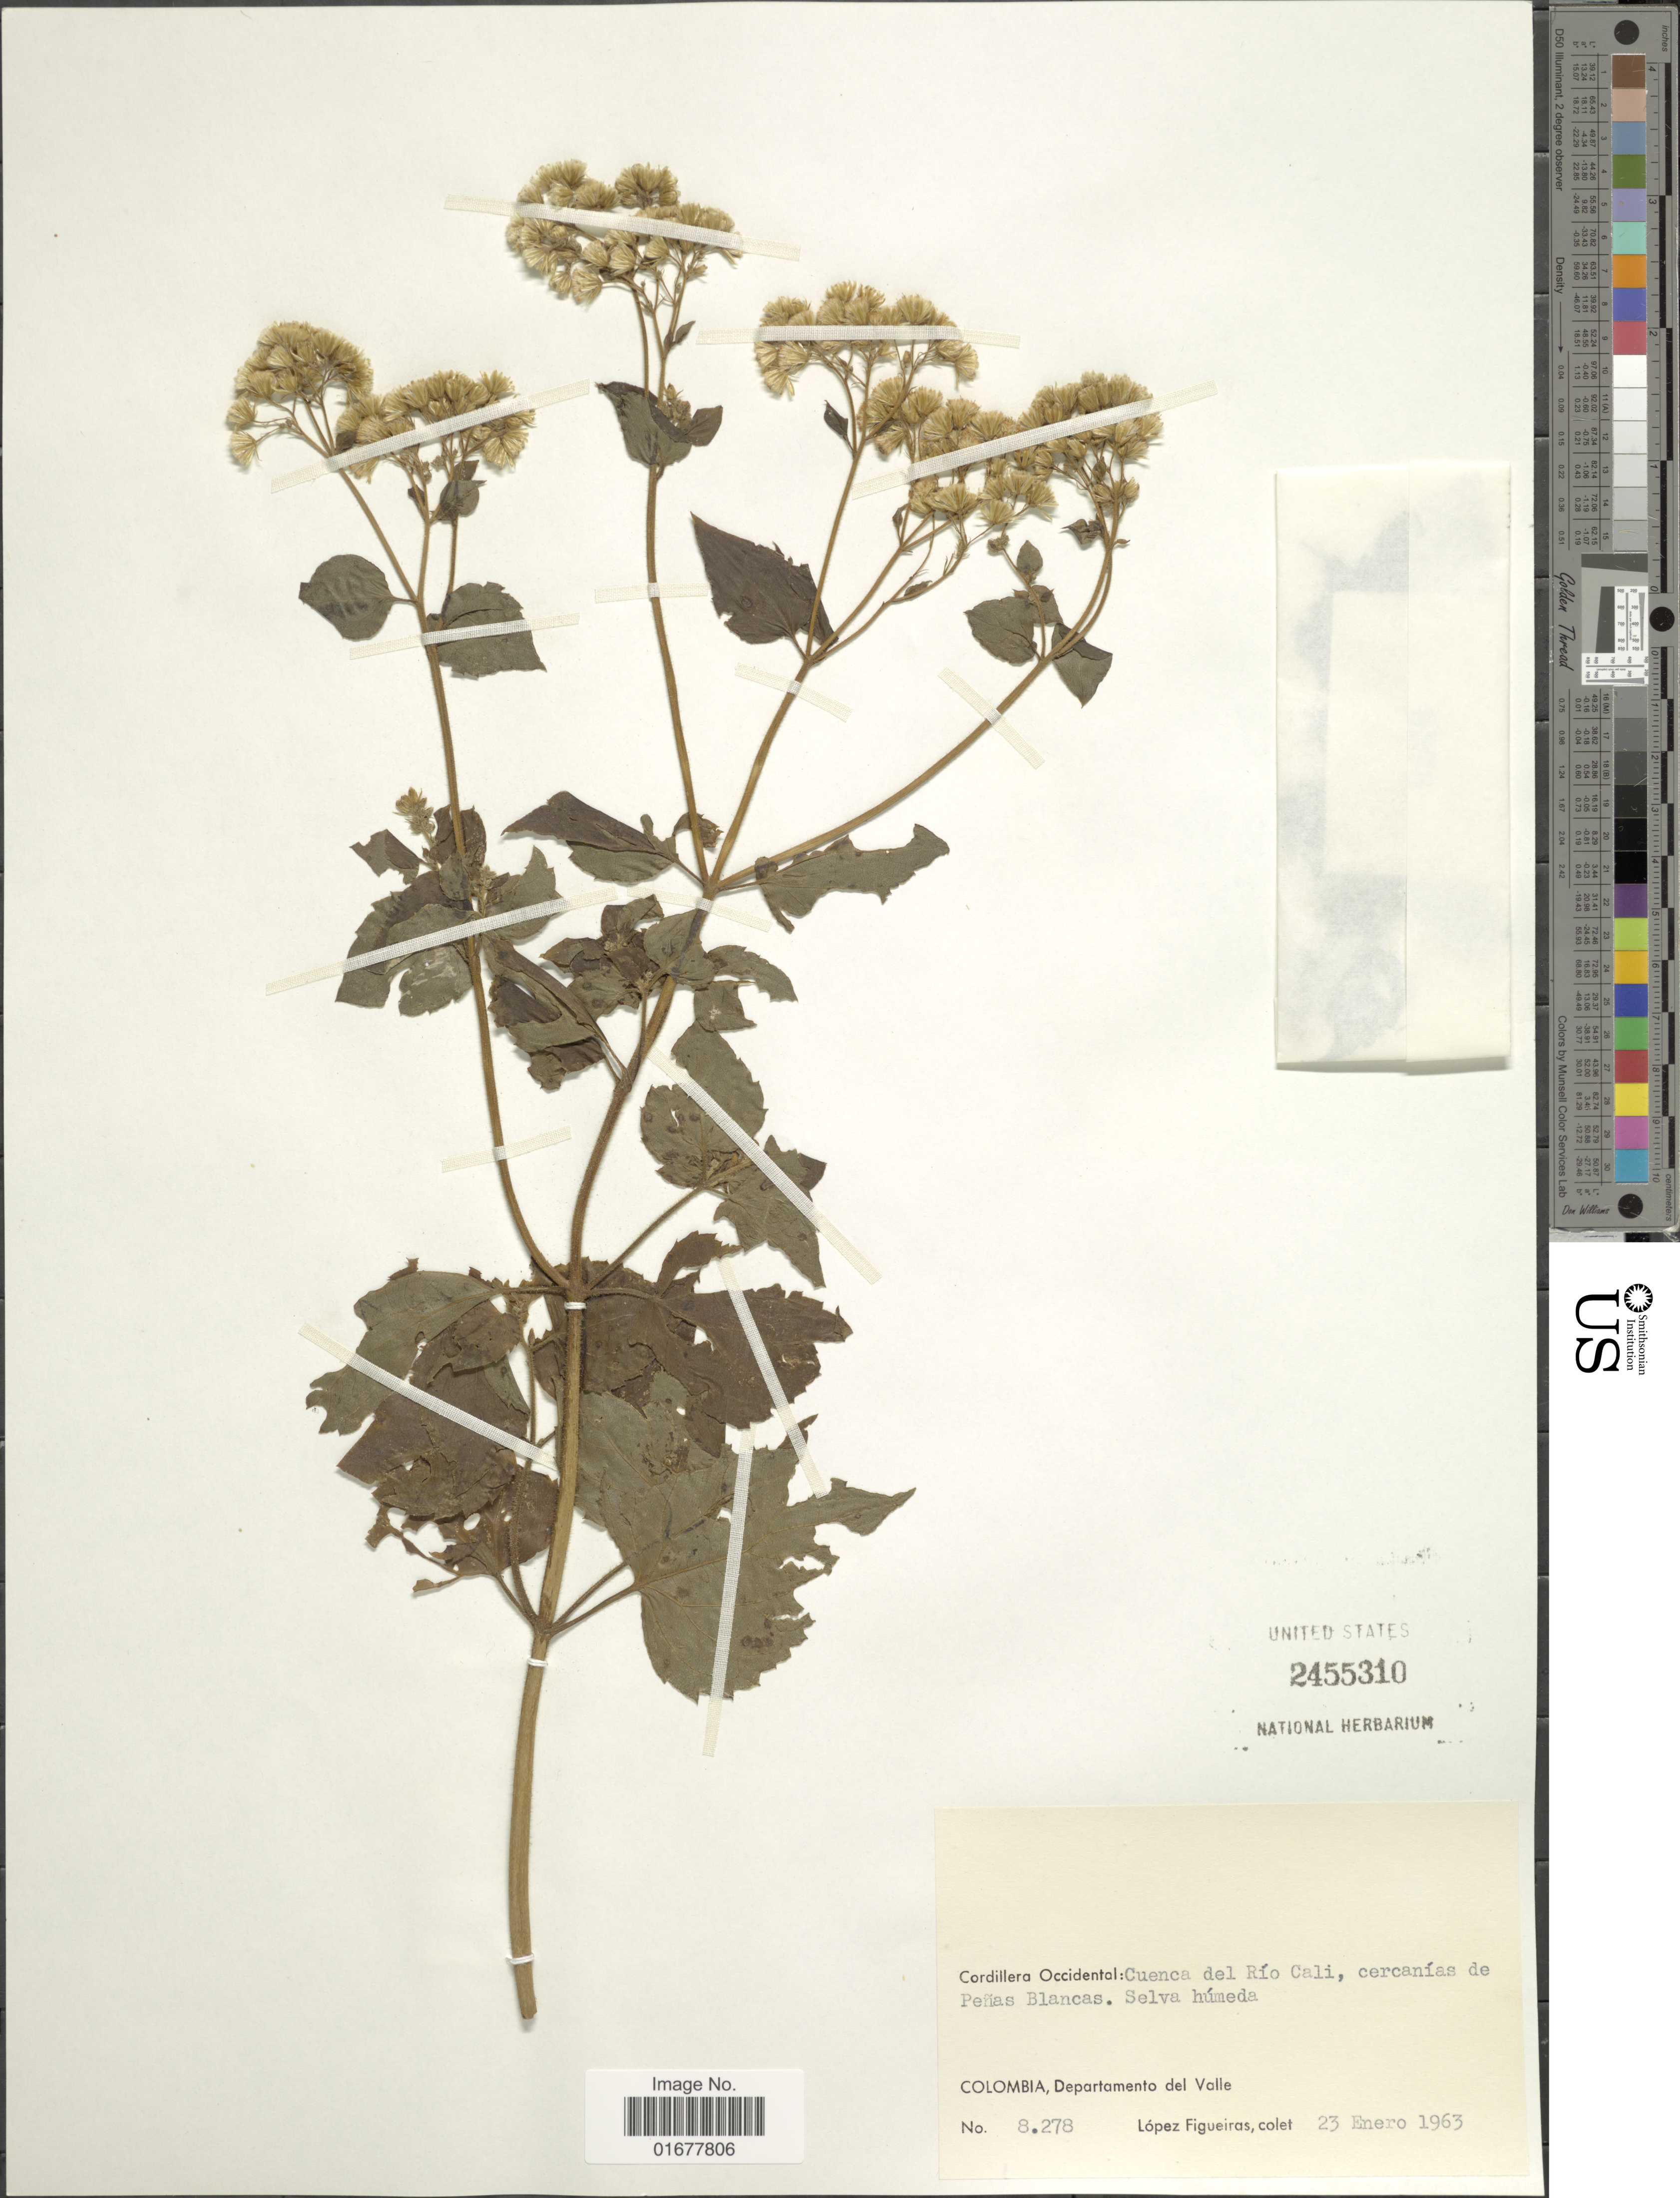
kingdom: Plantae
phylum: Tracheophyta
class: Magnoliopsida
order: Asterales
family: Asteraceae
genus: Ageratina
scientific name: Ageratina sp.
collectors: M. López Figueiras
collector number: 8278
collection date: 1963-01-23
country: Colombia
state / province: Valle del Cauca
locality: Cordillera Occidental: Cuenca del Rio Cali, cercanias de Penas Blancas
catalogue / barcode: US 2455310